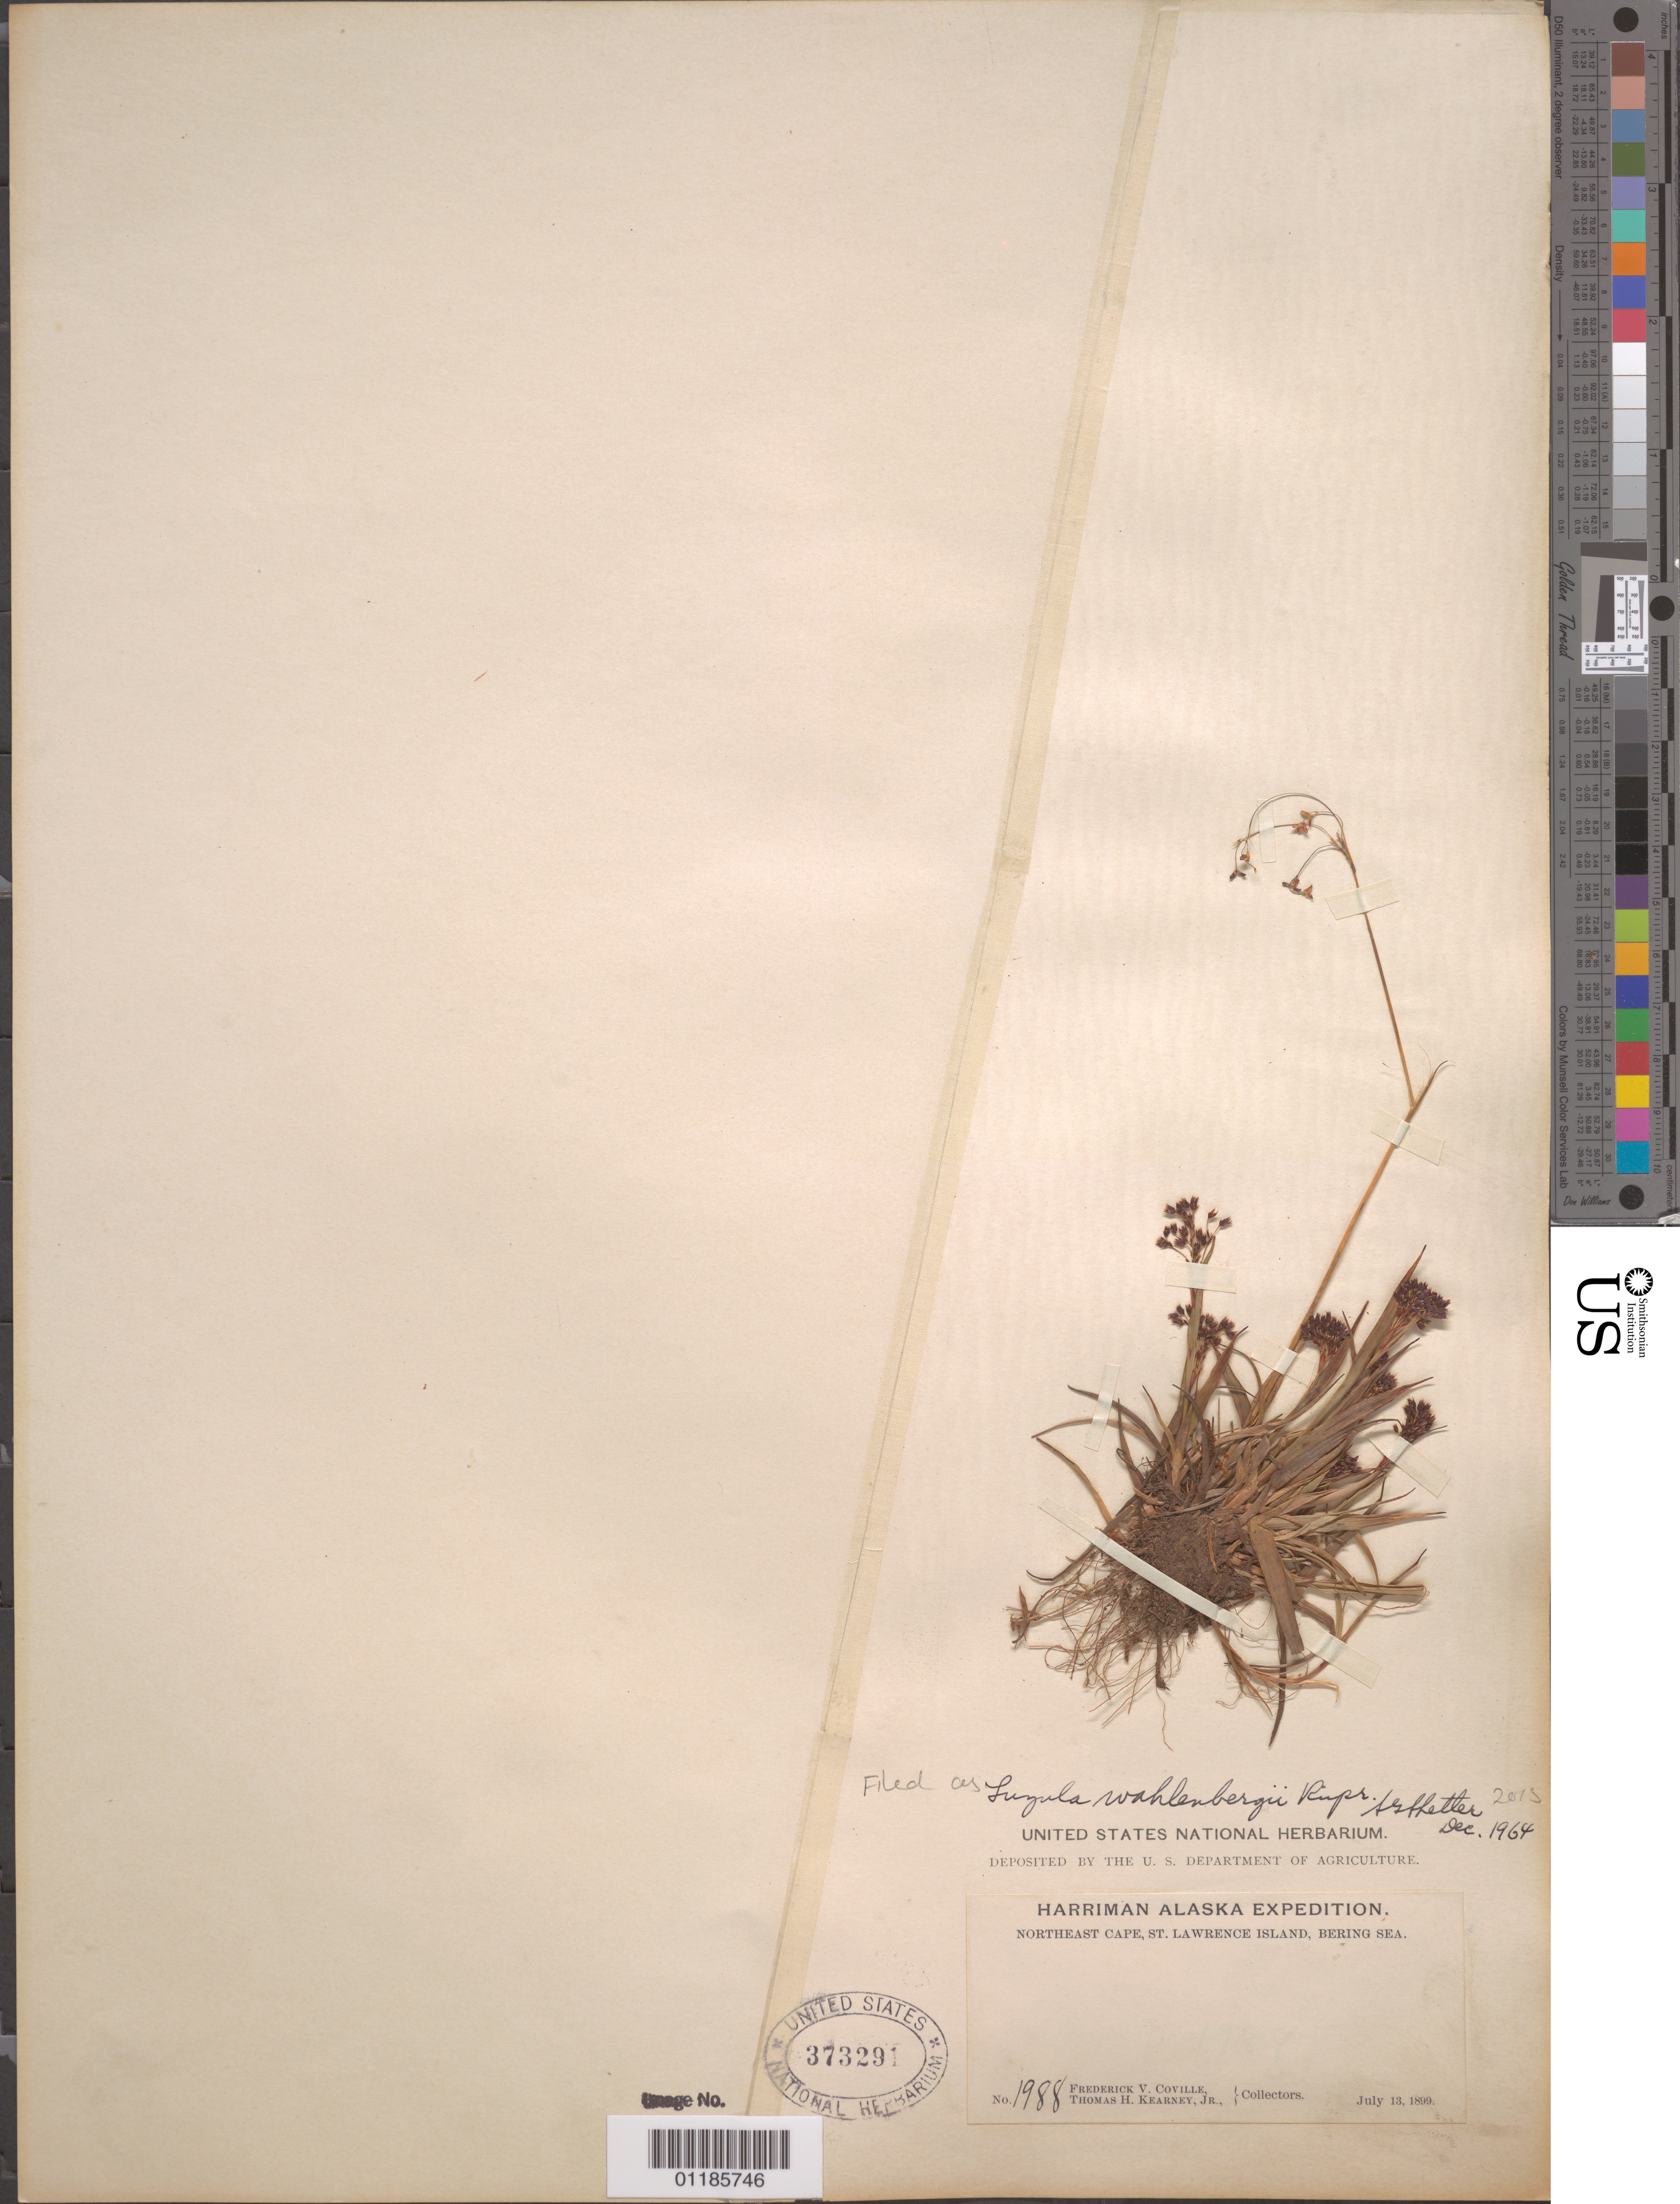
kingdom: Plantae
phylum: Tracheophyta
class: Liliopsida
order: Poales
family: Juncaceae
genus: Luzula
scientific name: Luzula wahlenbergii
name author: Rupr.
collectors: F. V. Coville & T. H. Kearney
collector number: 1988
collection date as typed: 13 Jul 1899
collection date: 1899-07-13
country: United States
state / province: Alaska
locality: Northeast Cape, St. Lawrence Island, Bering Sea.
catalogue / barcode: US 373291